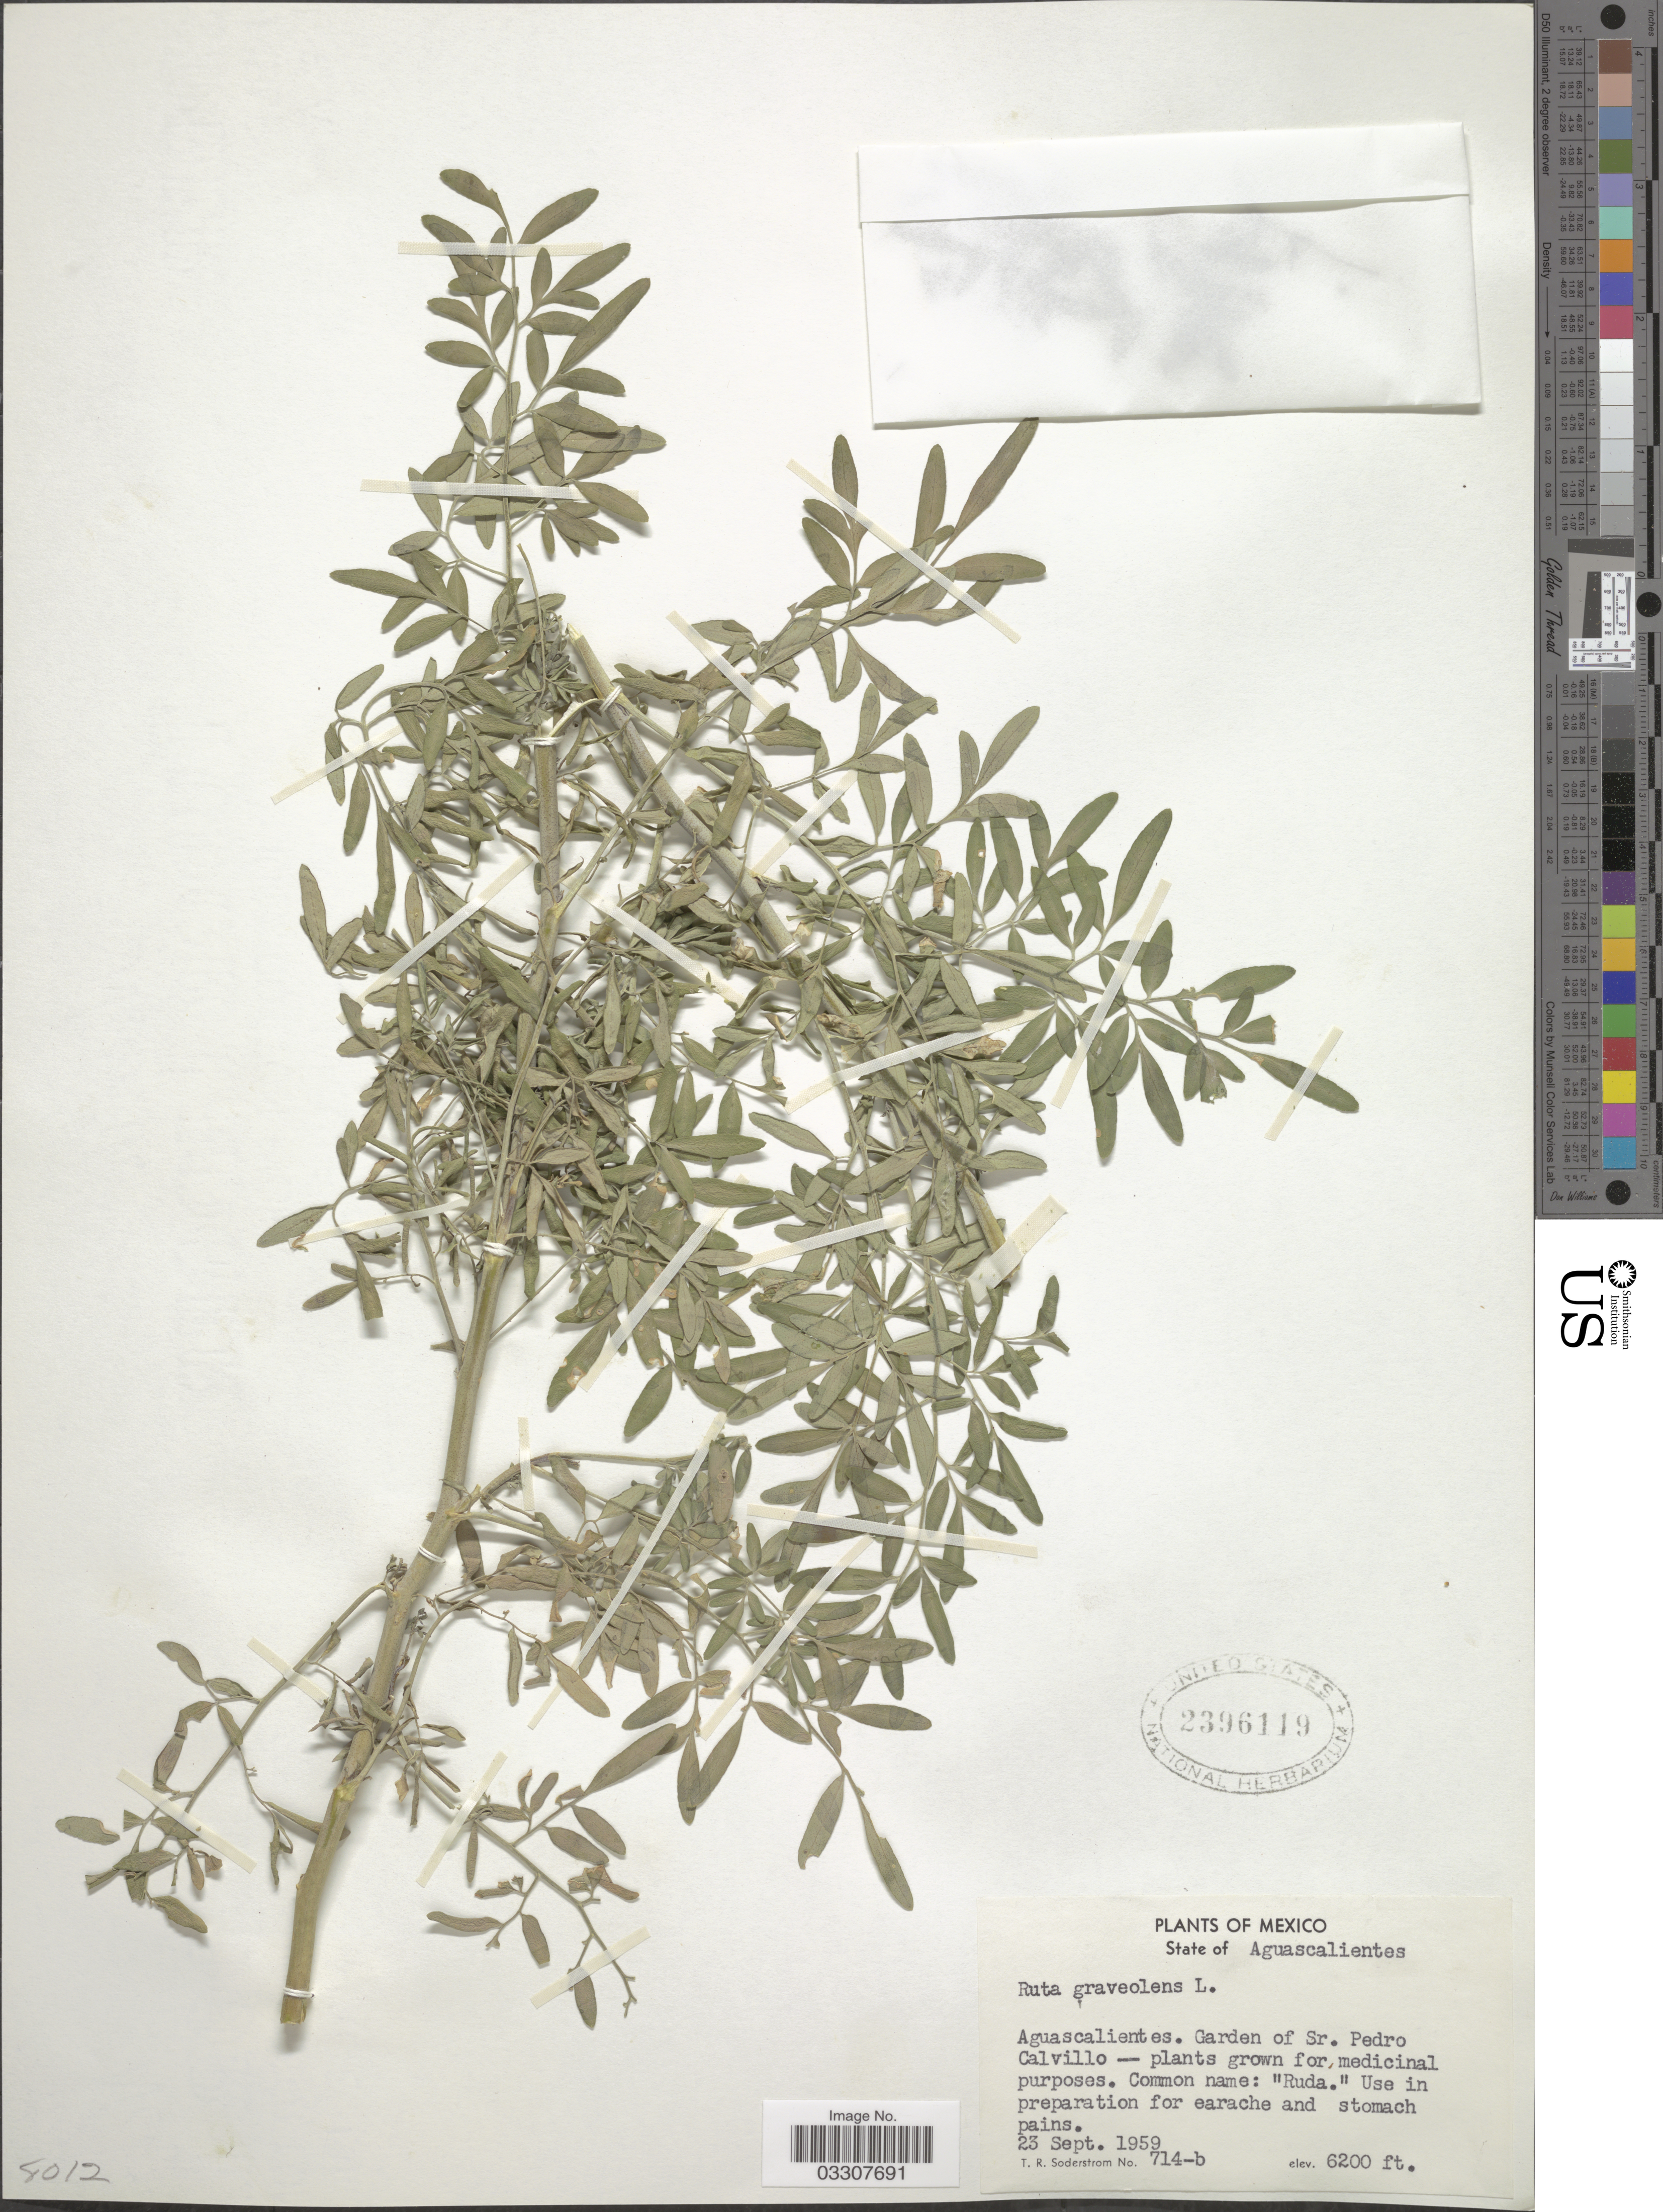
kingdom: Plantae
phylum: Tracheophyta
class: Magnoliopsida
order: Sapindales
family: Rutaceae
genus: Ruta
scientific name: Ruta graveolens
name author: L.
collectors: T. R. Soderstrom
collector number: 714-b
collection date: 1959-09-23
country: Mexico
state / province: Aguascalientes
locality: Garden of Sr. Pedro Calvillo.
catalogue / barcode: US 2396119